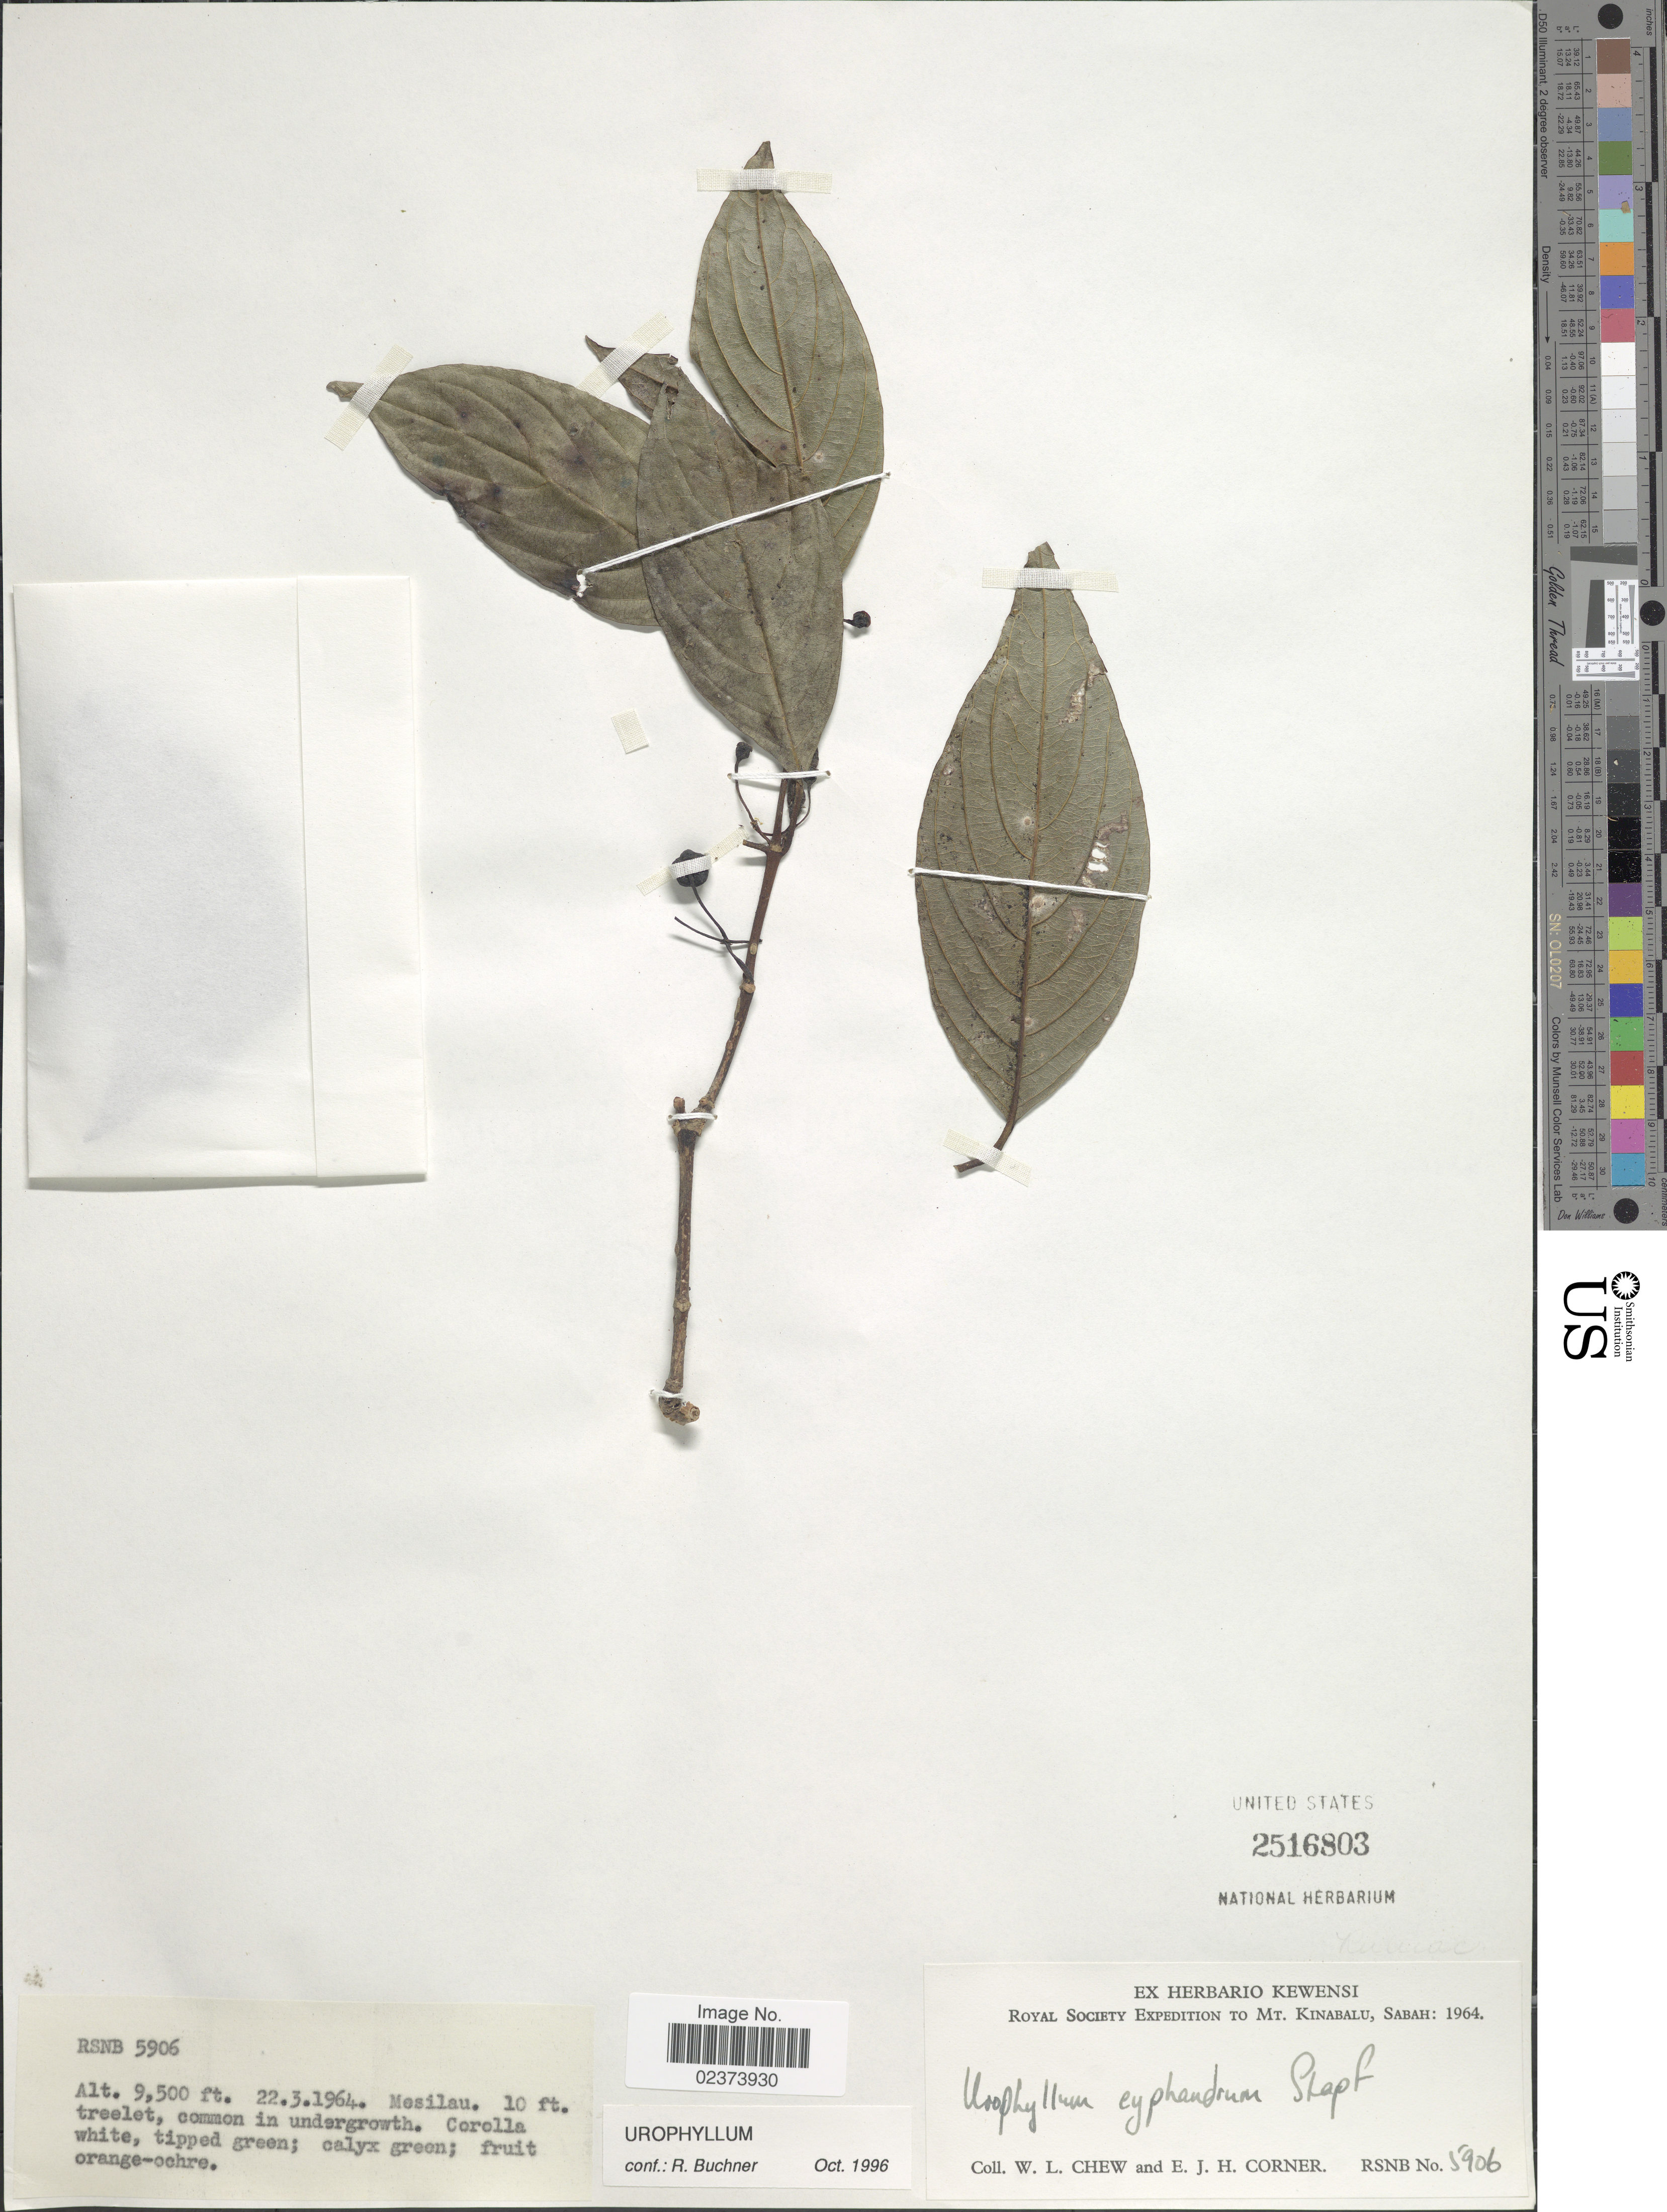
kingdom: Plantae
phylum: Tracheophyta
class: Magnoliopsida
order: Gentianales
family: Rubiaceae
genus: Urophyllum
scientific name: Urophyllum cyphandrum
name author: Stapf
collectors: W. Chew & E. Corner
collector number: RSNB 5906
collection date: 1964-03-22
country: Malaysia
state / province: Sabah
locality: Mt. Kinabalu, Sabah, Mesilau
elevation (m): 2896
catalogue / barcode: US 2516803